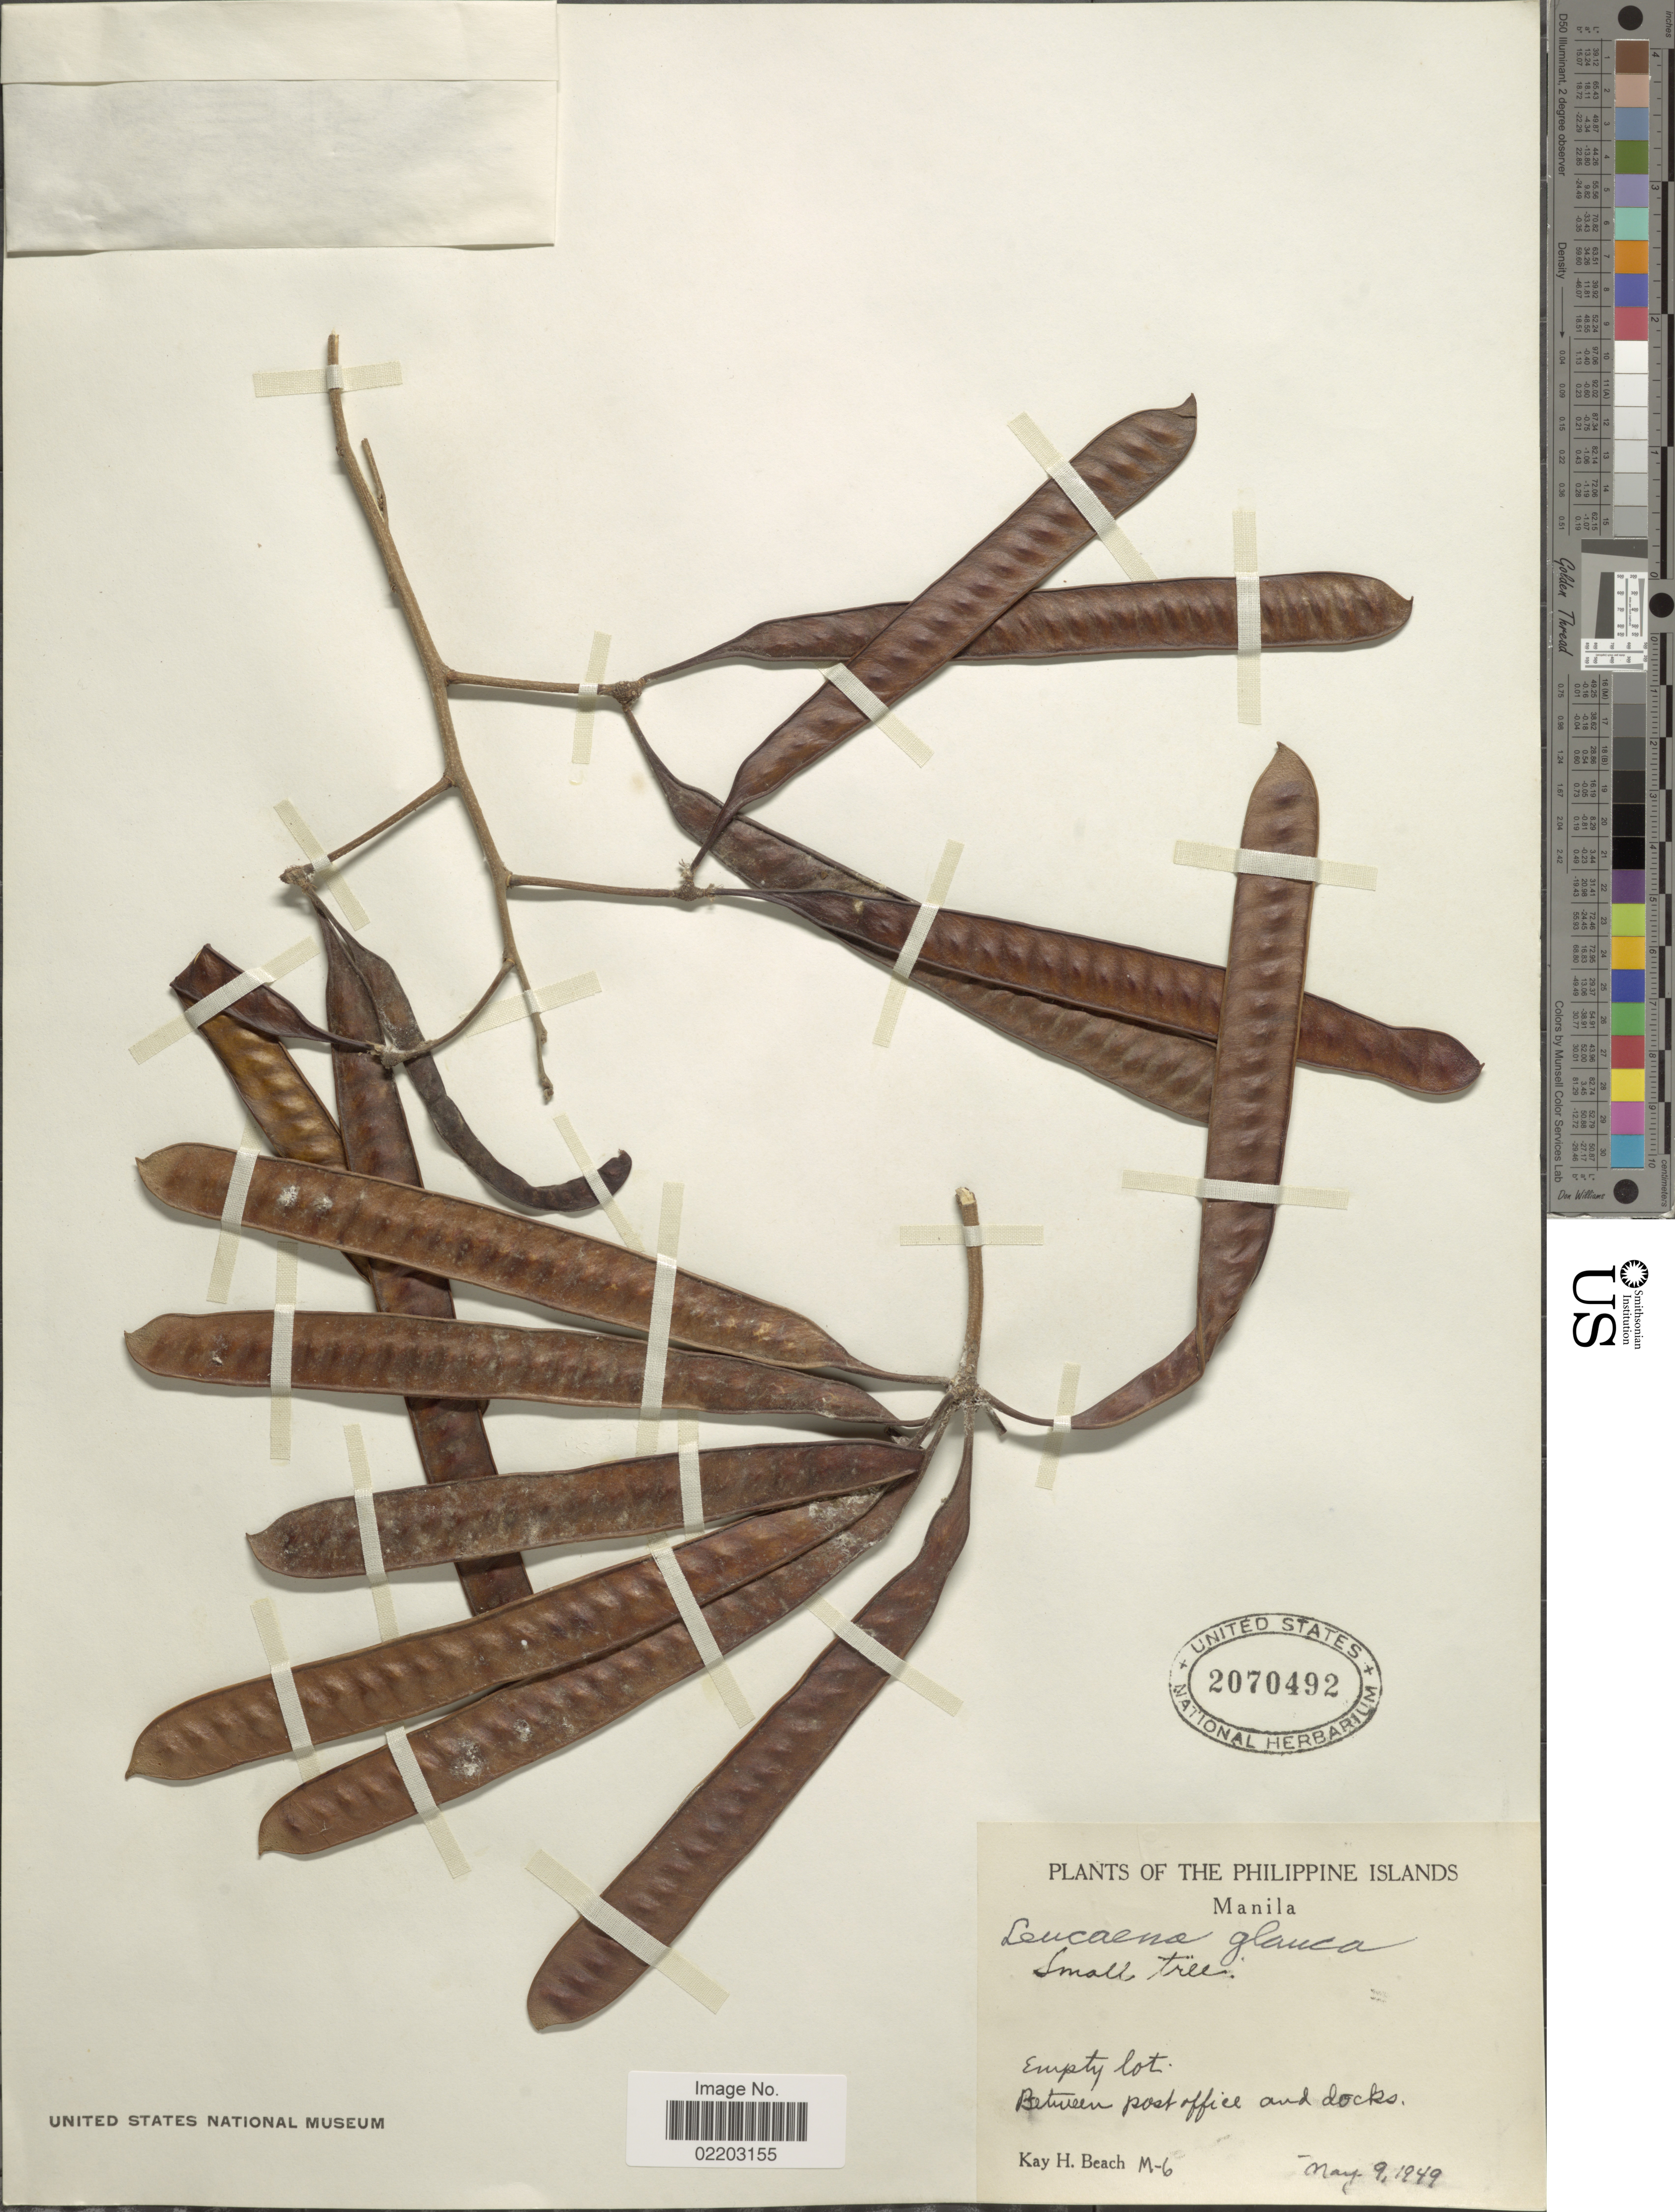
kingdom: Plantae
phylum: Tracheophyta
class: Magnoliopsida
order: Fabales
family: Fabaceae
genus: Leucaena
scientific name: Leucaena glauca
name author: (L.) Benth.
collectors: K. H. Beach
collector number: M-6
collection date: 1949-05-09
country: Philippines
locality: The Philippine Islands, Manila, Between post office and docks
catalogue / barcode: US 2070492